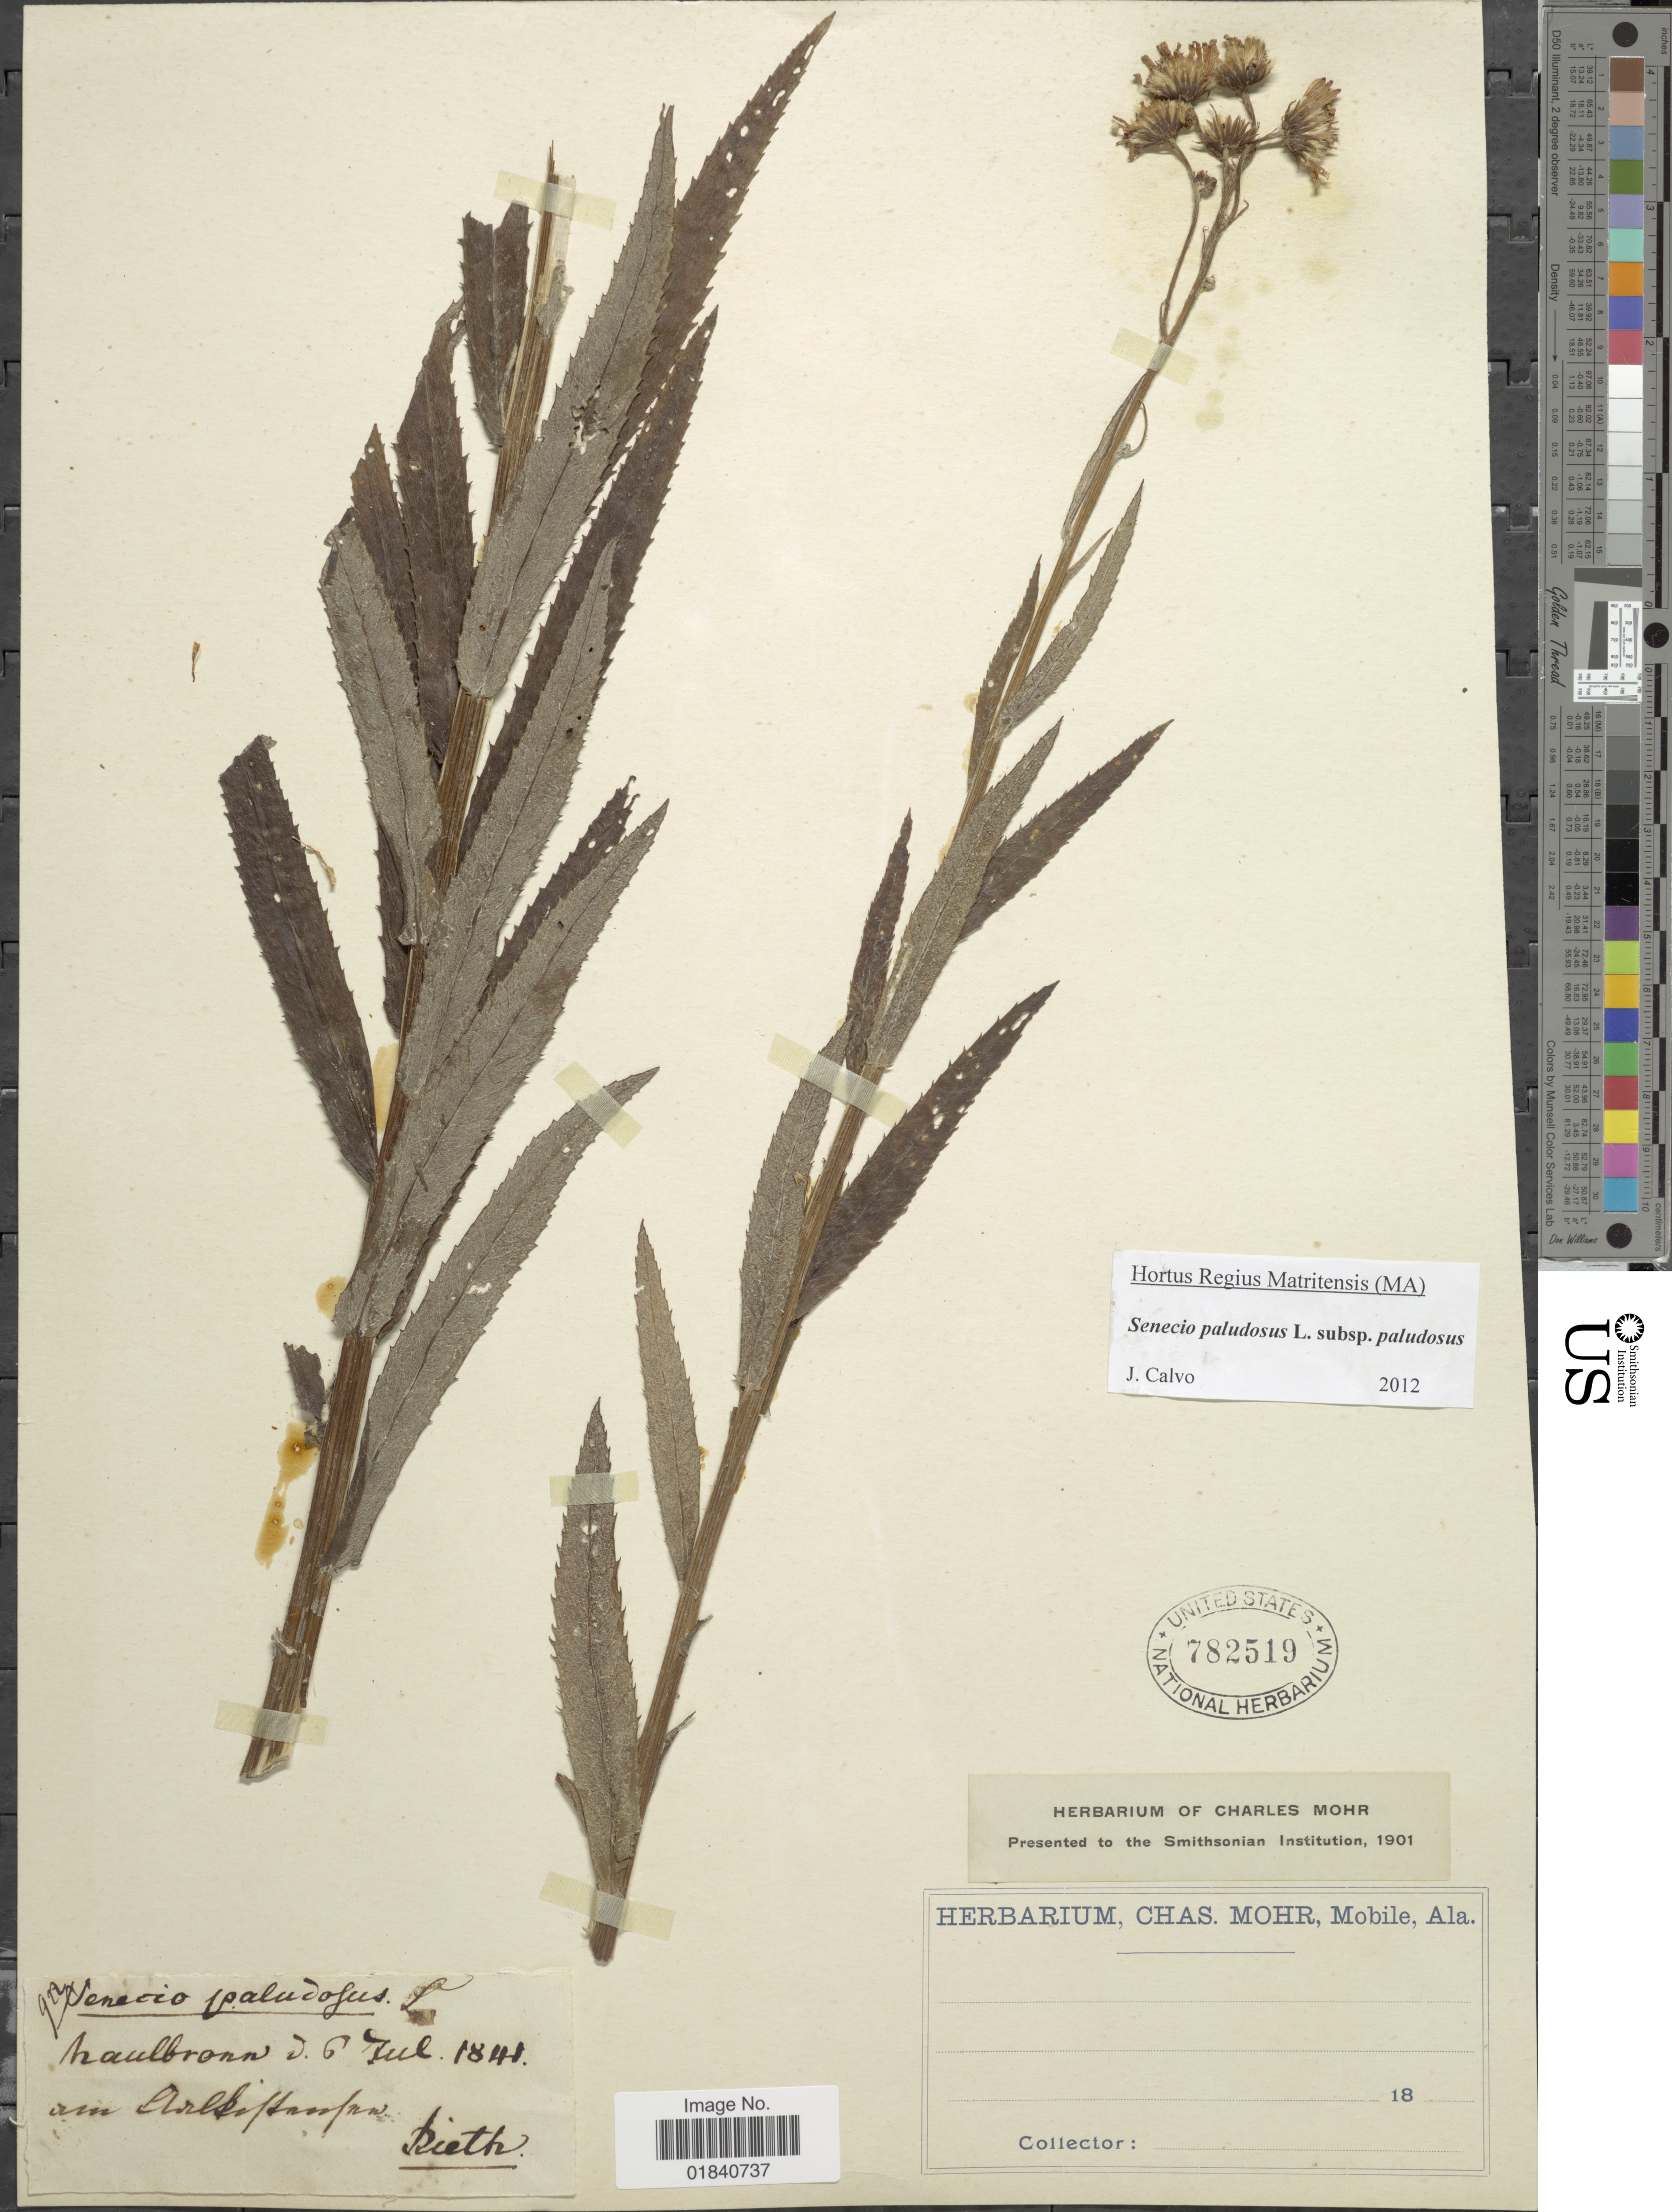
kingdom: Plantae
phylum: Tracheophyta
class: Magnoliopsida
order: Asterales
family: Asteraceae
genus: Senecio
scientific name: Senecio paludosus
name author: L.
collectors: -. Rieth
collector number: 922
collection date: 1841-07-06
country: Germany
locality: Heilbronn am Arlkissansan [interpreted]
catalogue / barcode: US 782519